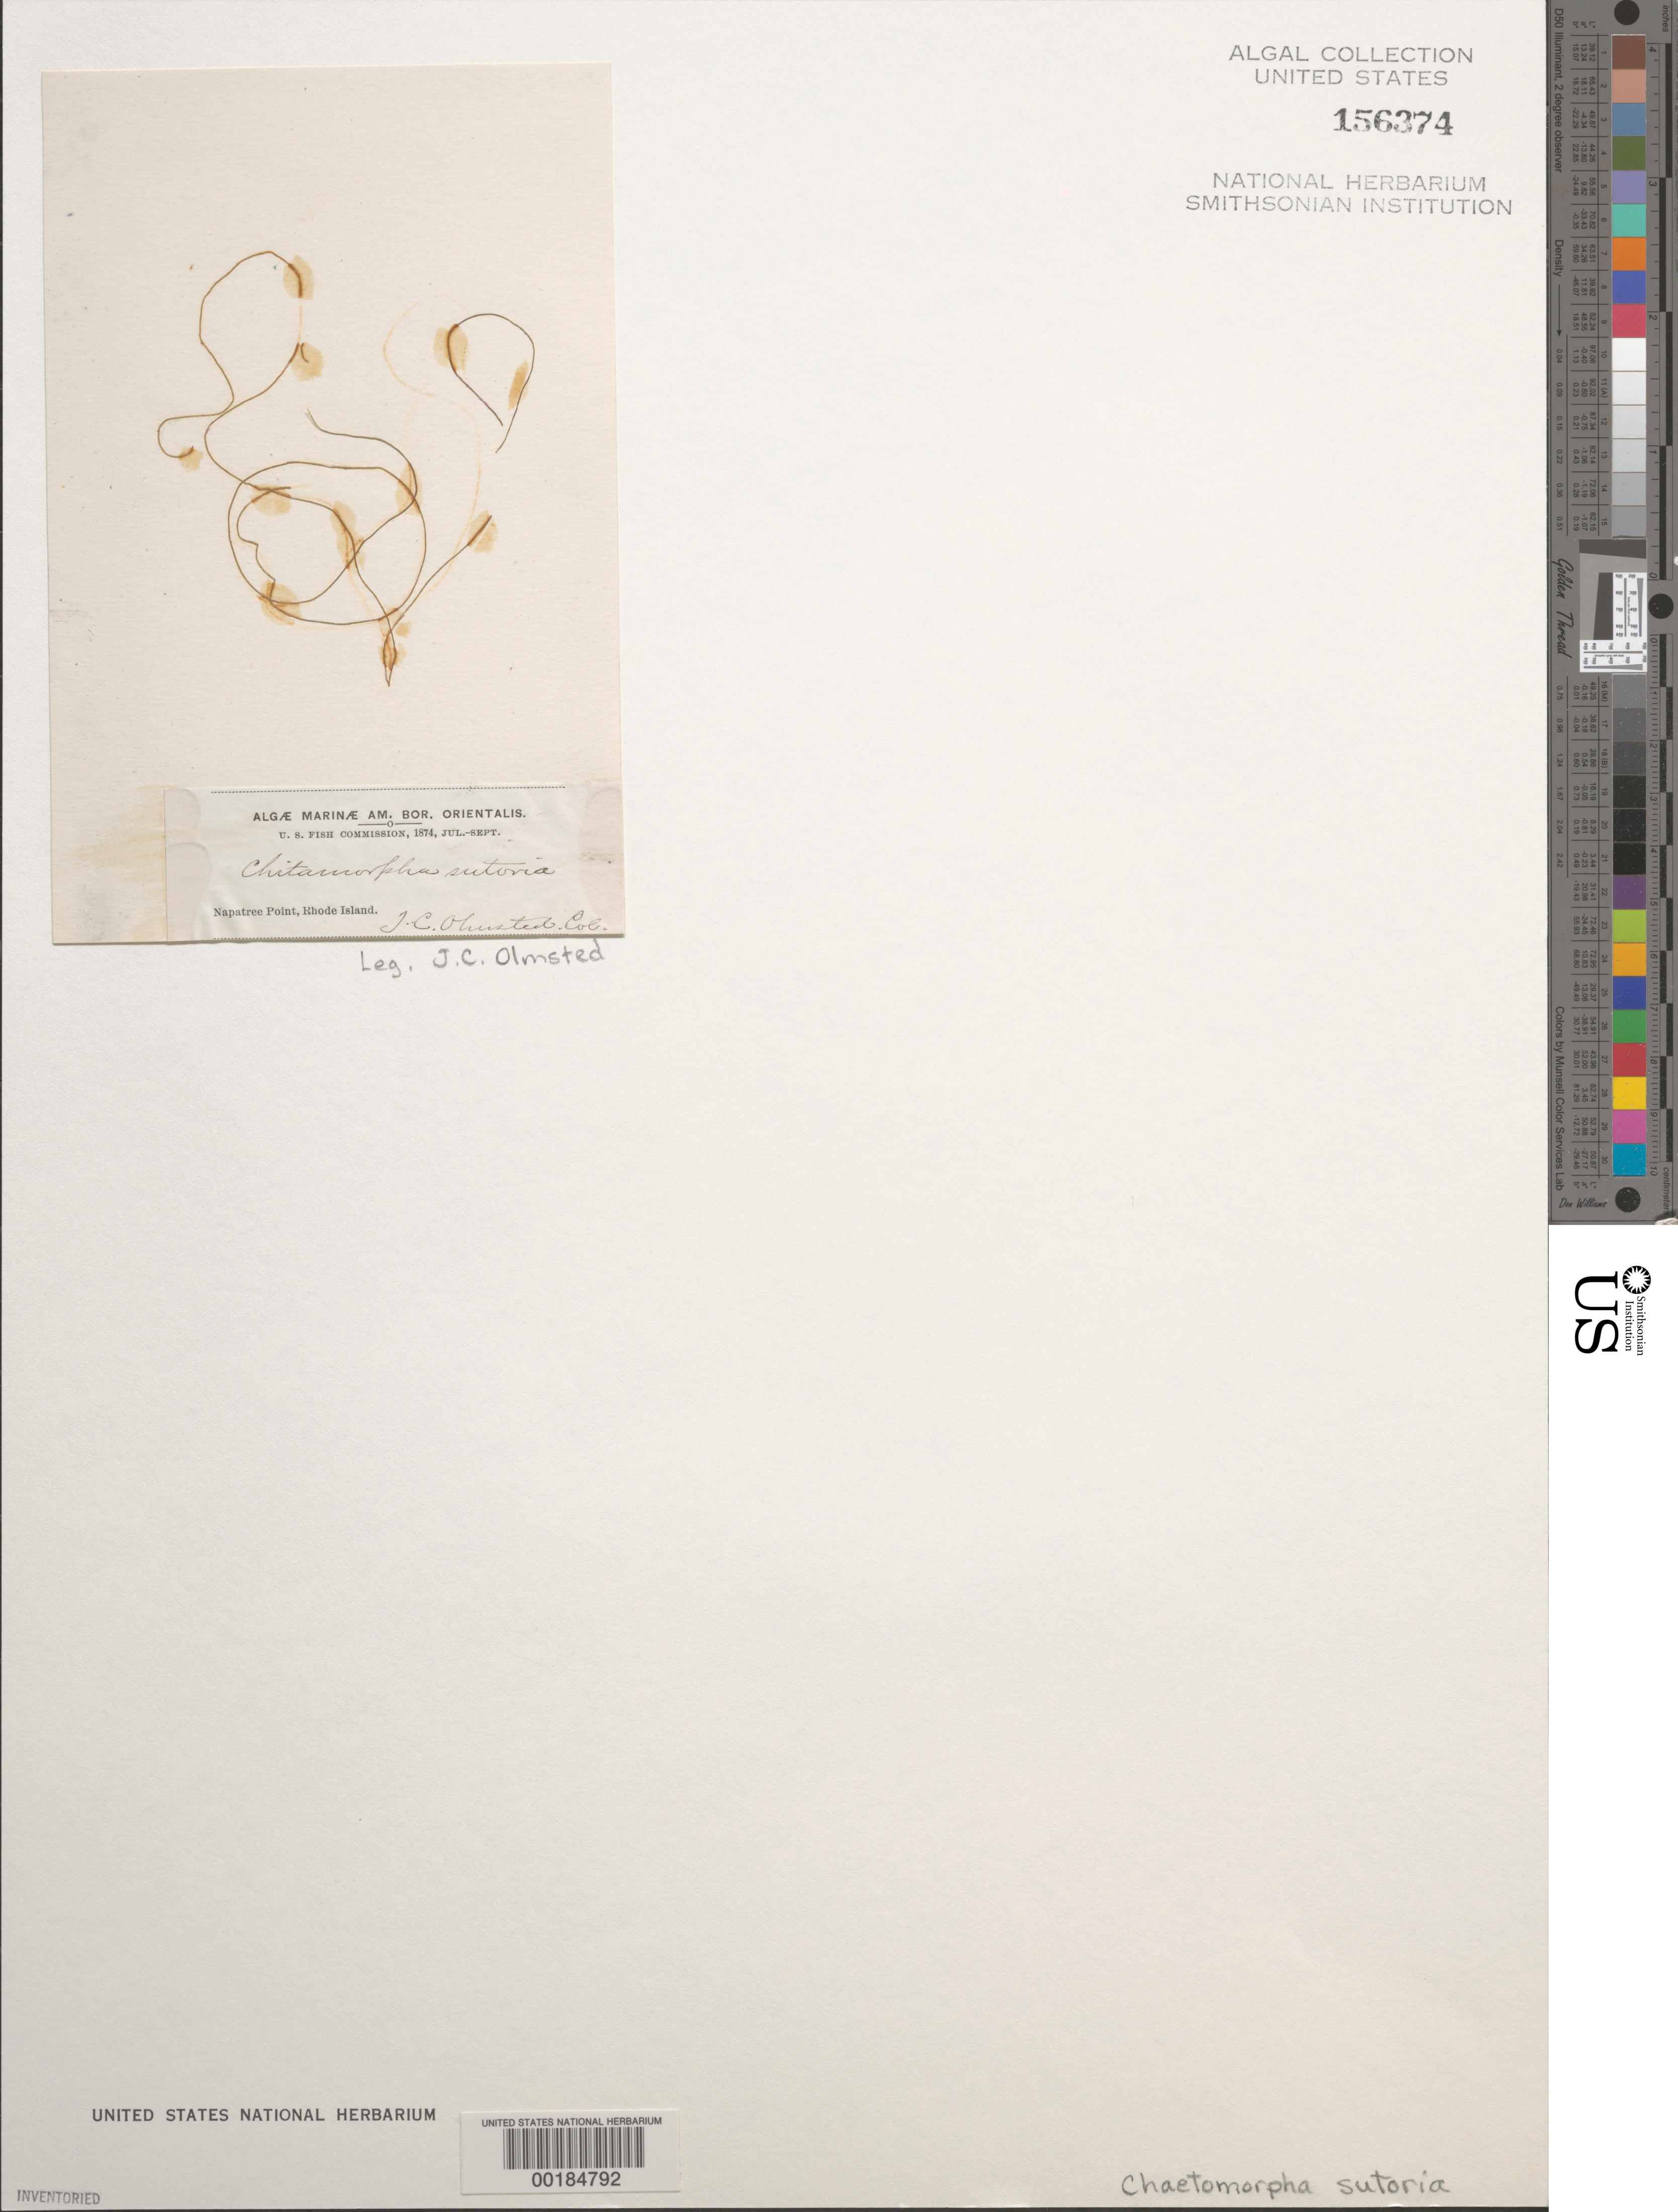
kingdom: Plantae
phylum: Chlorophyta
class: Ulvophyceae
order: Cladophorales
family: Cladophoraceae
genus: Chaetomorpha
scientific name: Chaetomorpha linum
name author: (O.F. Muell.) Kütz.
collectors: J. Olmsted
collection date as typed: Jul 1874 TO -- Sep 1874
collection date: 1874-07/1874-09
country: United States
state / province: Rhode Island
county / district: Washington County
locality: Napatree Point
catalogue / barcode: US 156374